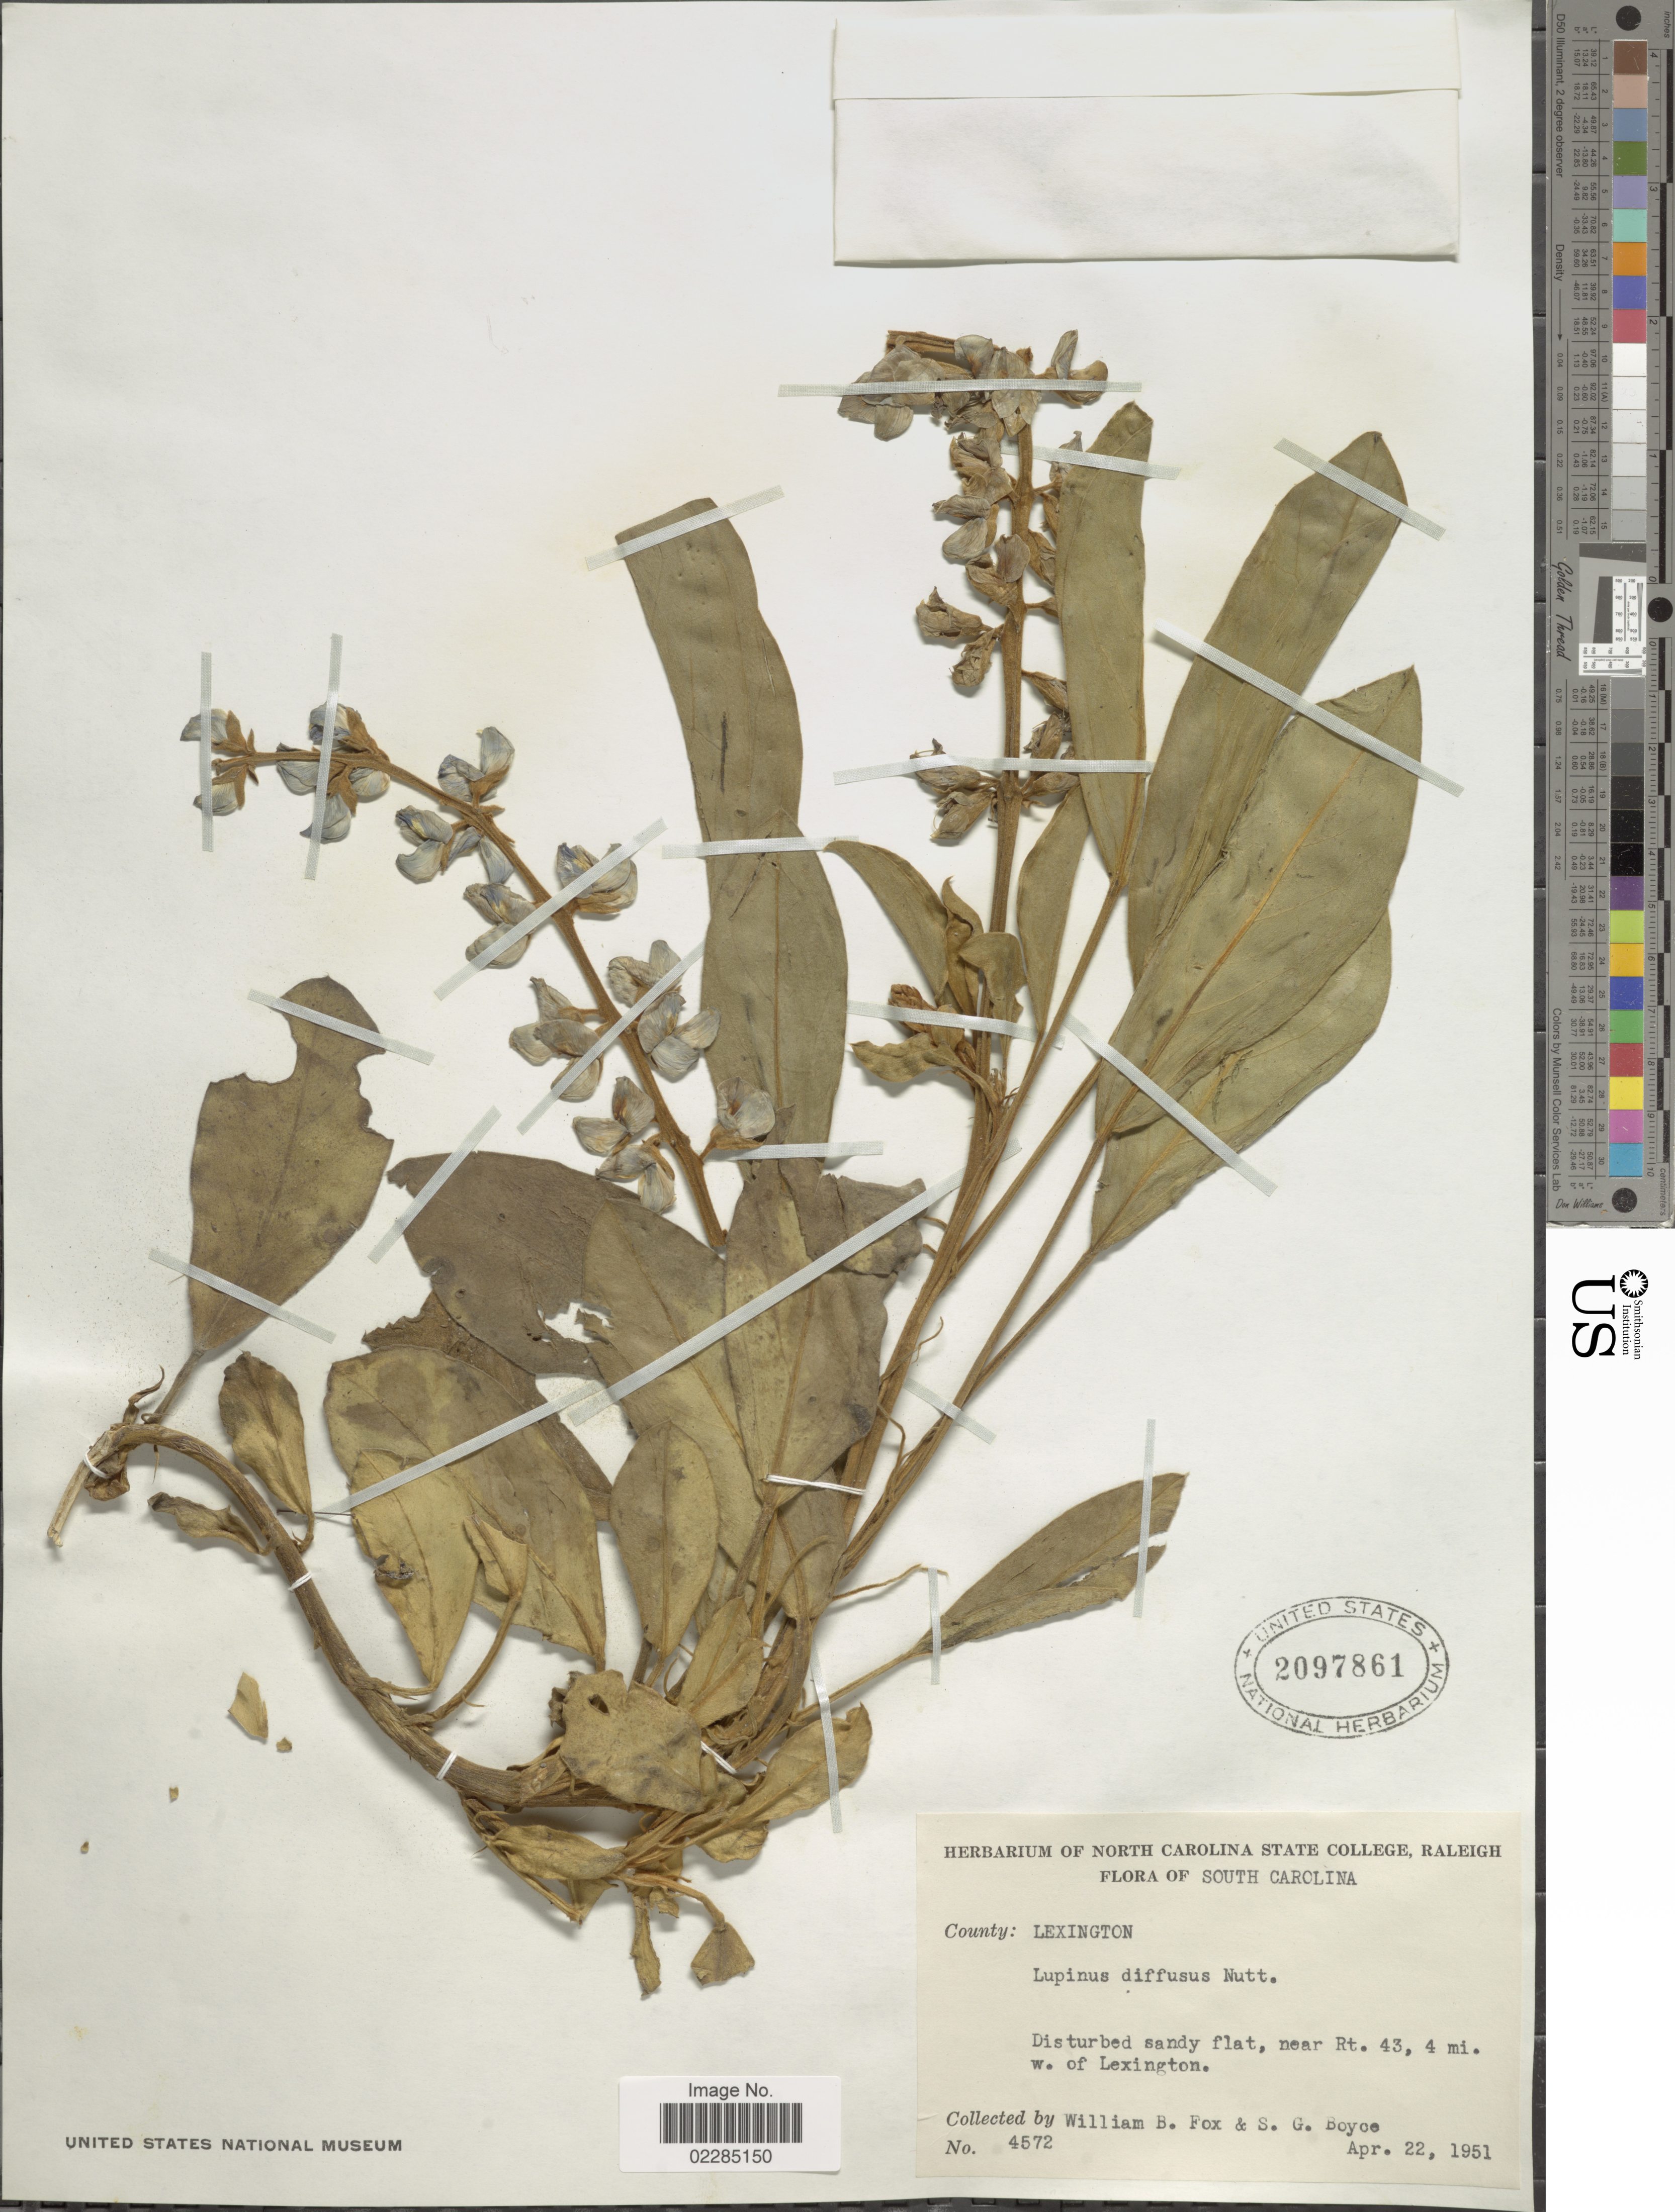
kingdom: Plantae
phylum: Tracheophyta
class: Magnoliopsida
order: Fabales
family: Fabaceae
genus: Lupinus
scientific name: Lupinus diffusus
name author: Nutt.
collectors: W. B. Fox & S. Boyce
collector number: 4572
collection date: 1951-04-22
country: United States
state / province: South Carolina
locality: Near Rt. 43, 4 mi. W. of Lexington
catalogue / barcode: US 2097861